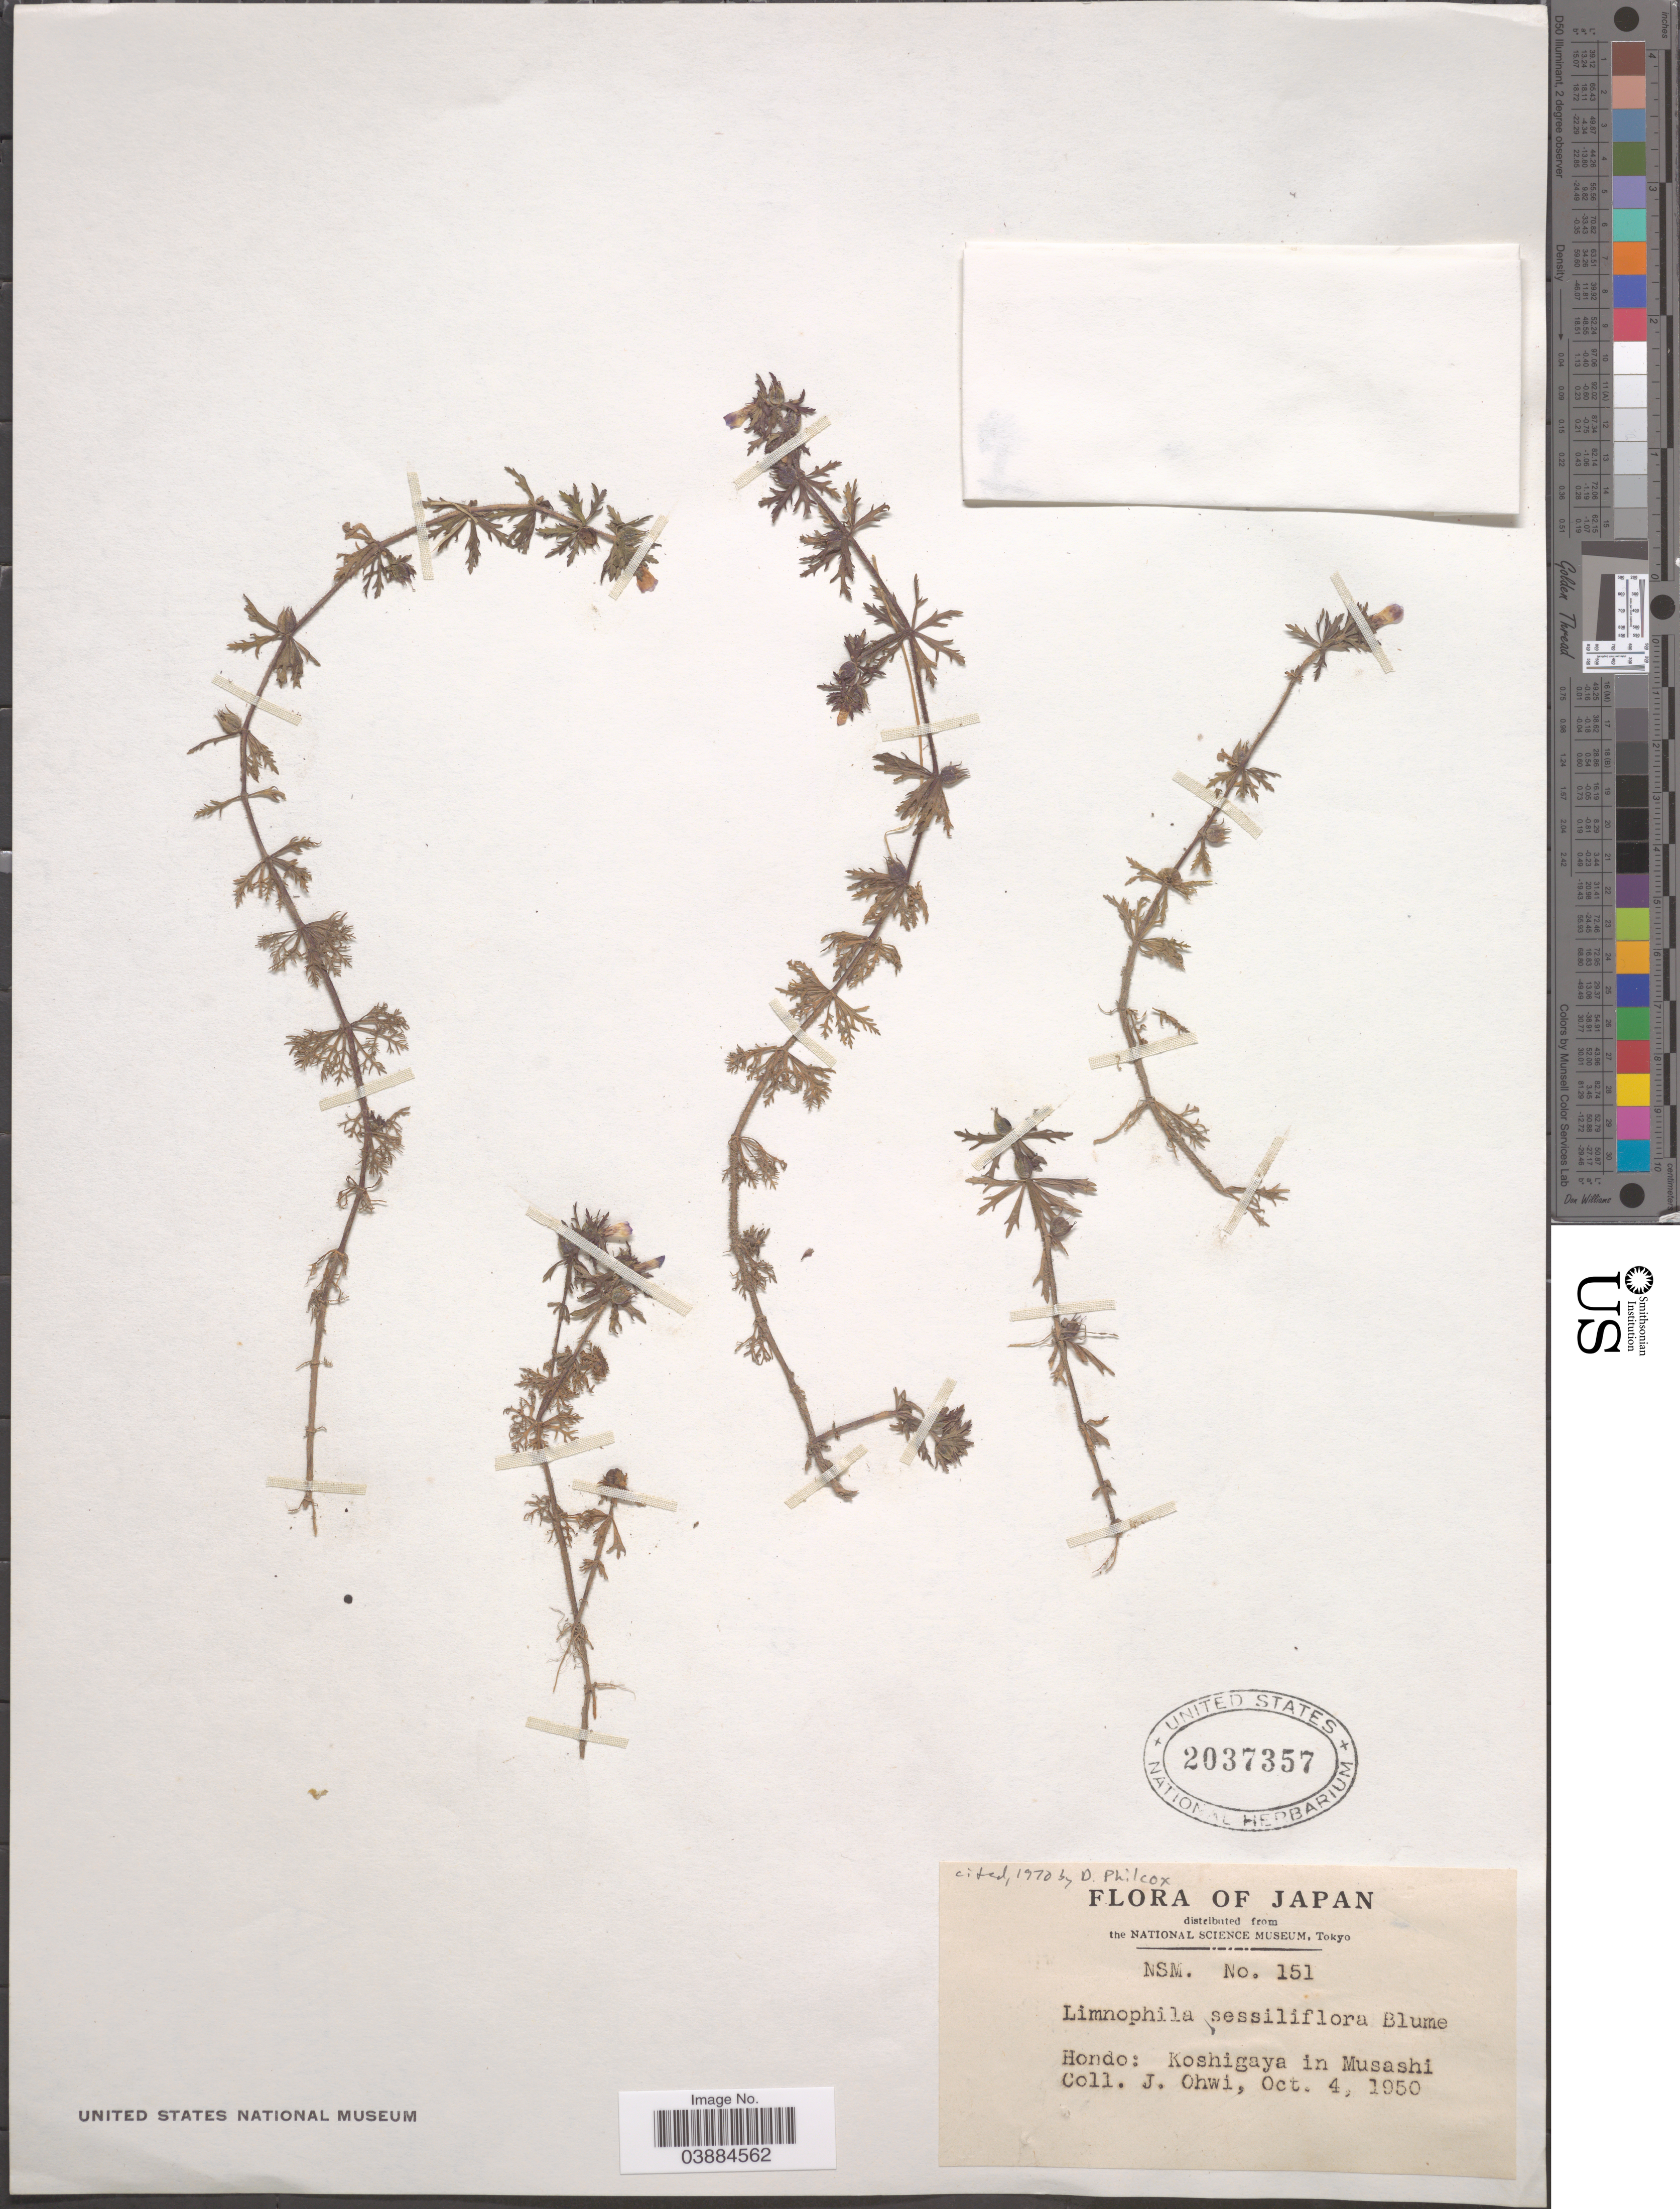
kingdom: Plantae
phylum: Tracheophyta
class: Magnoliopsida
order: Lamiales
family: Plantaginaceae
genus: Limnophila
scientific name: Limnophila sessiliflora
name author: (Vahl) Blume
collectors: J. Ohwi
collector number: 151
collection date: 1950-10-04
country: Japan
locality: Hondo: Koshigaya in Musashi.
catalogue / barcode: US 2037357